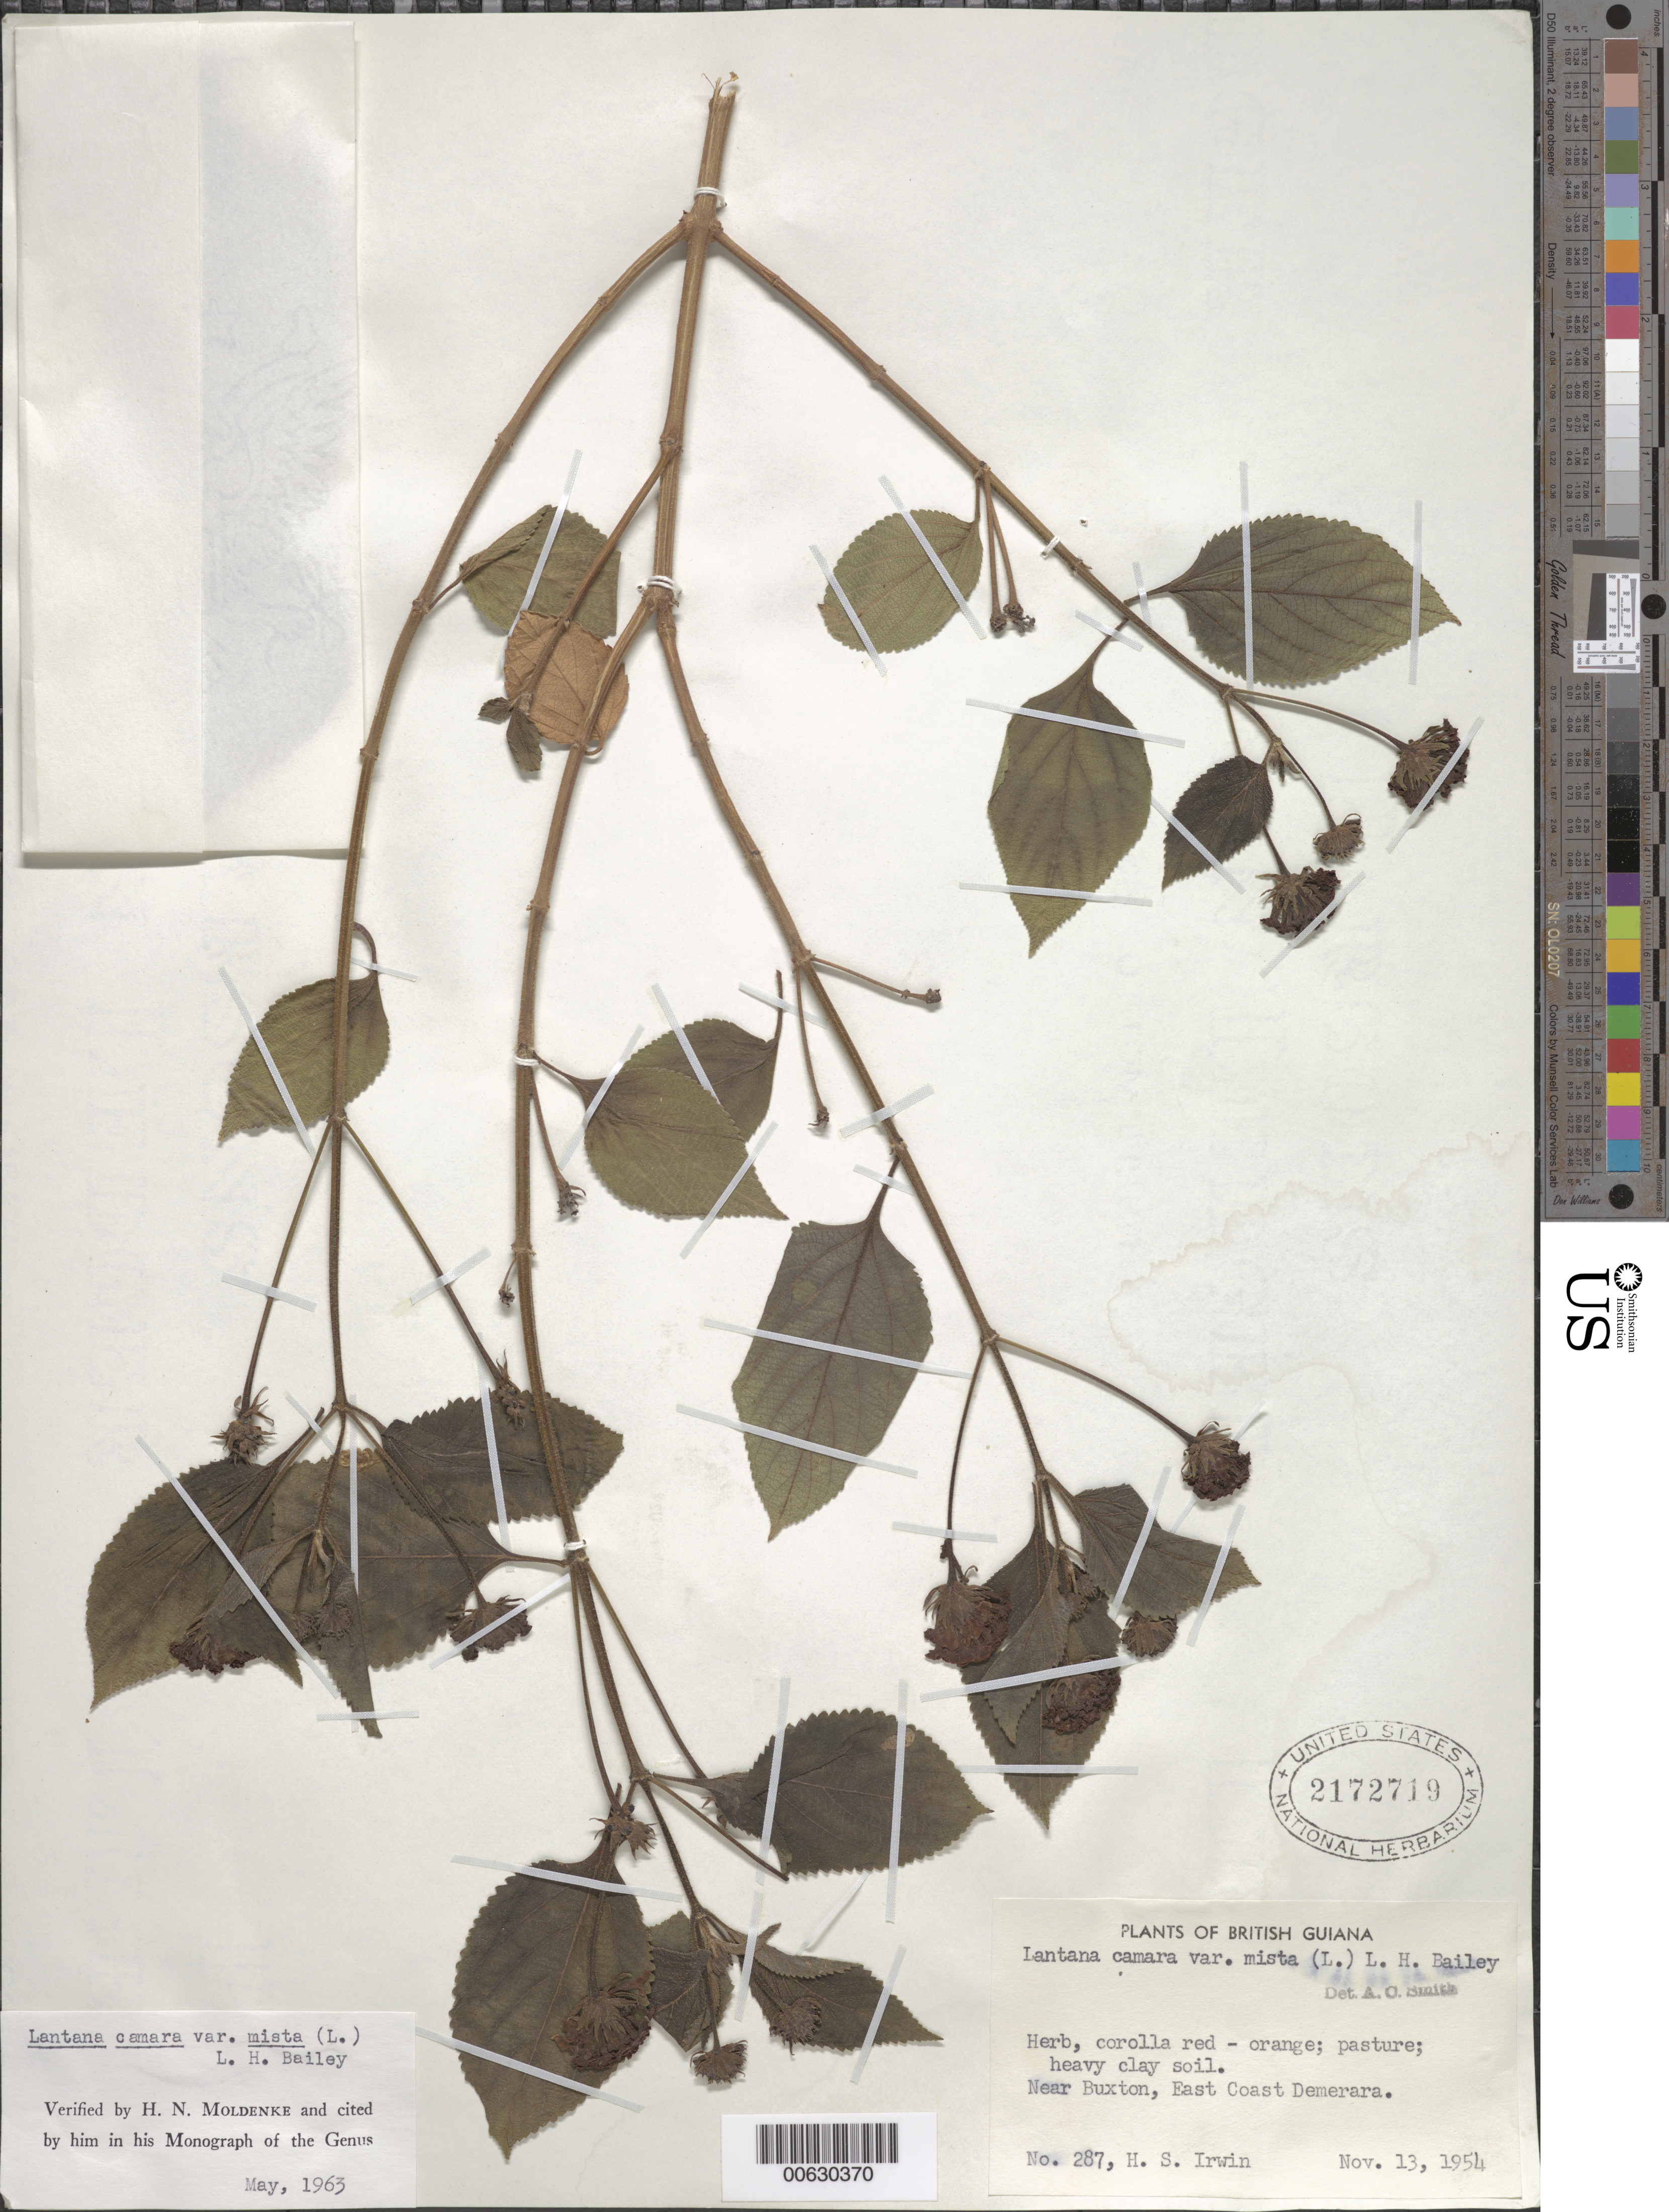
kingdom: Plantae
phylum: Tracheophyta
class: Magnoliopsida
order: Lamiales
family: Verbenaceae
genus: Lantana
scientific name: Lantana camara var. mista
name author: (L.) L.H. Bailey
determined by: Moldenke, H. N.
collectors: H. Irwin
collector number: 287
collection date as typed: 13-Nov-54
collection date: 1954-11-13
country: Guyana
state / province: Demerara-Mahaica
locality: Buxton, near, East Coast Demerara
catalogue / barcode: US 2172719